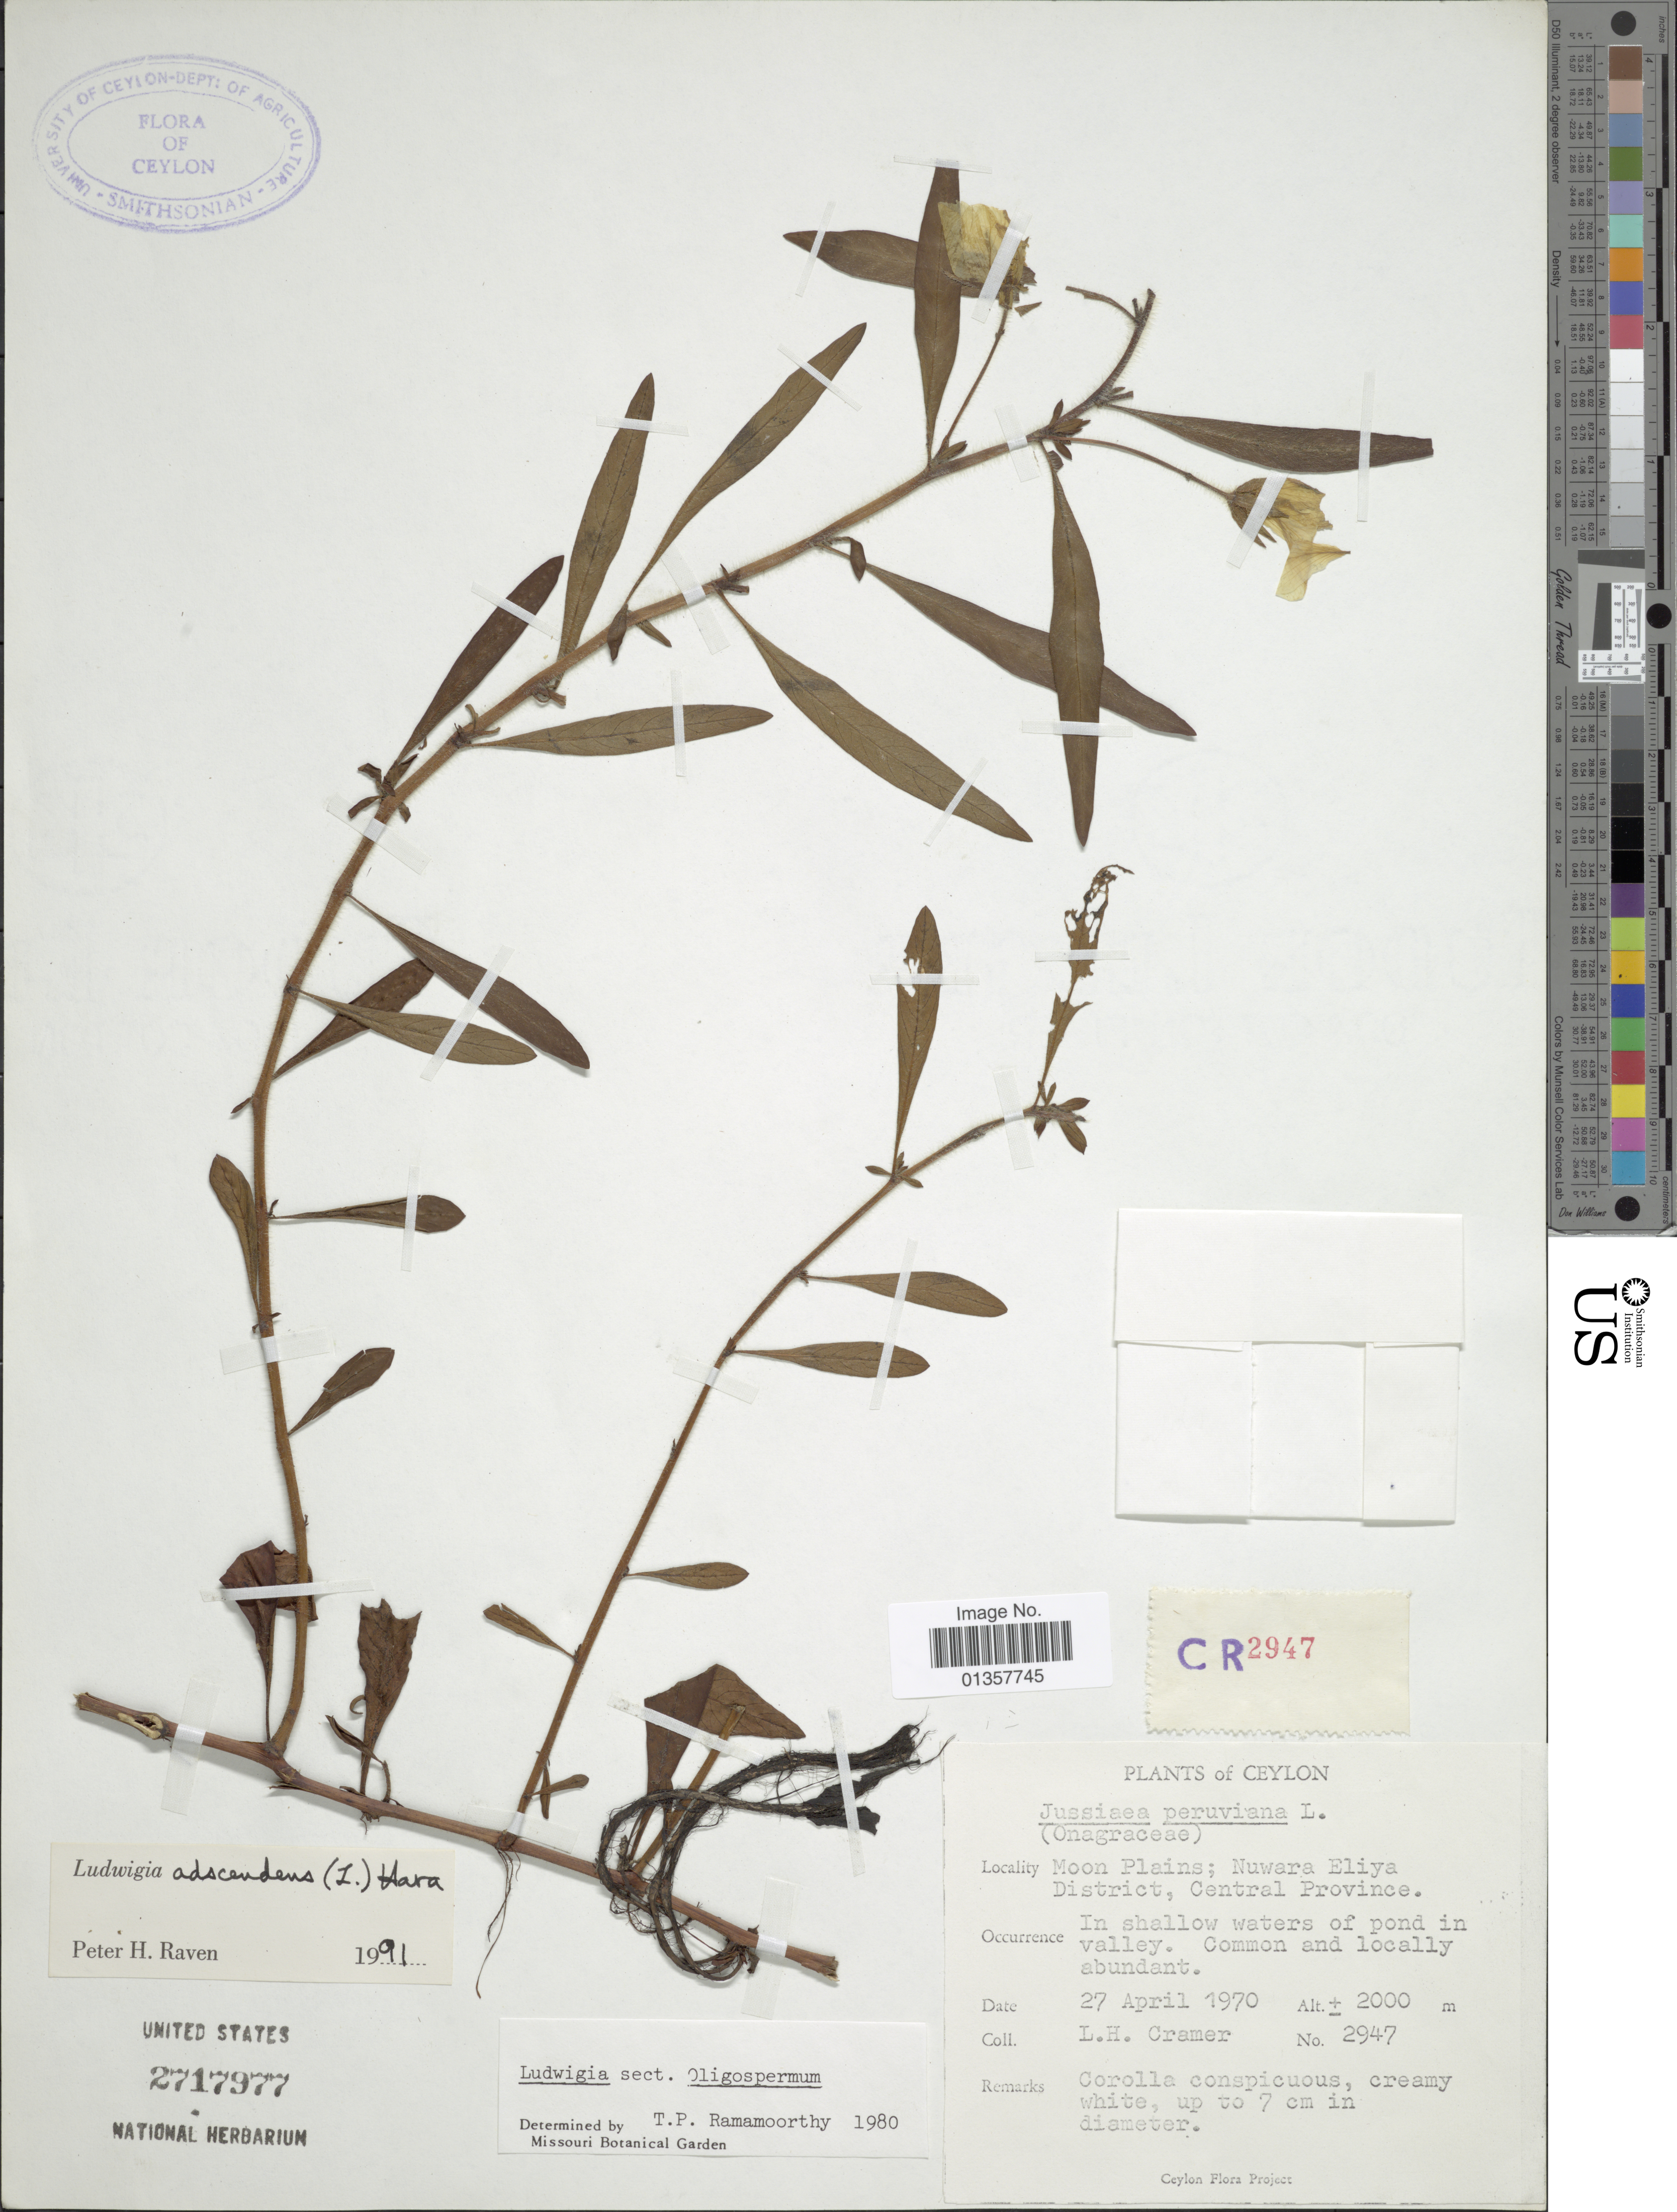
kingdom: Plantae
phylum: Tracheophyta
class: Magnoliopsida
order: Myrtales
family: Onagraceae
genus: Ludwigia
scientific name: Ludwigia adscendens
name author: (L.) H. Hara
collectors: L. H. Cramer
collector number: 2947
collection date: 1970-04-27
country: Sri Lanka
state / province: Central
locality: Ceylon, Moon Plains; Nuwara Eliya District, Central Province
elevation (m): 2000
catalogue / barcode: US 2717977